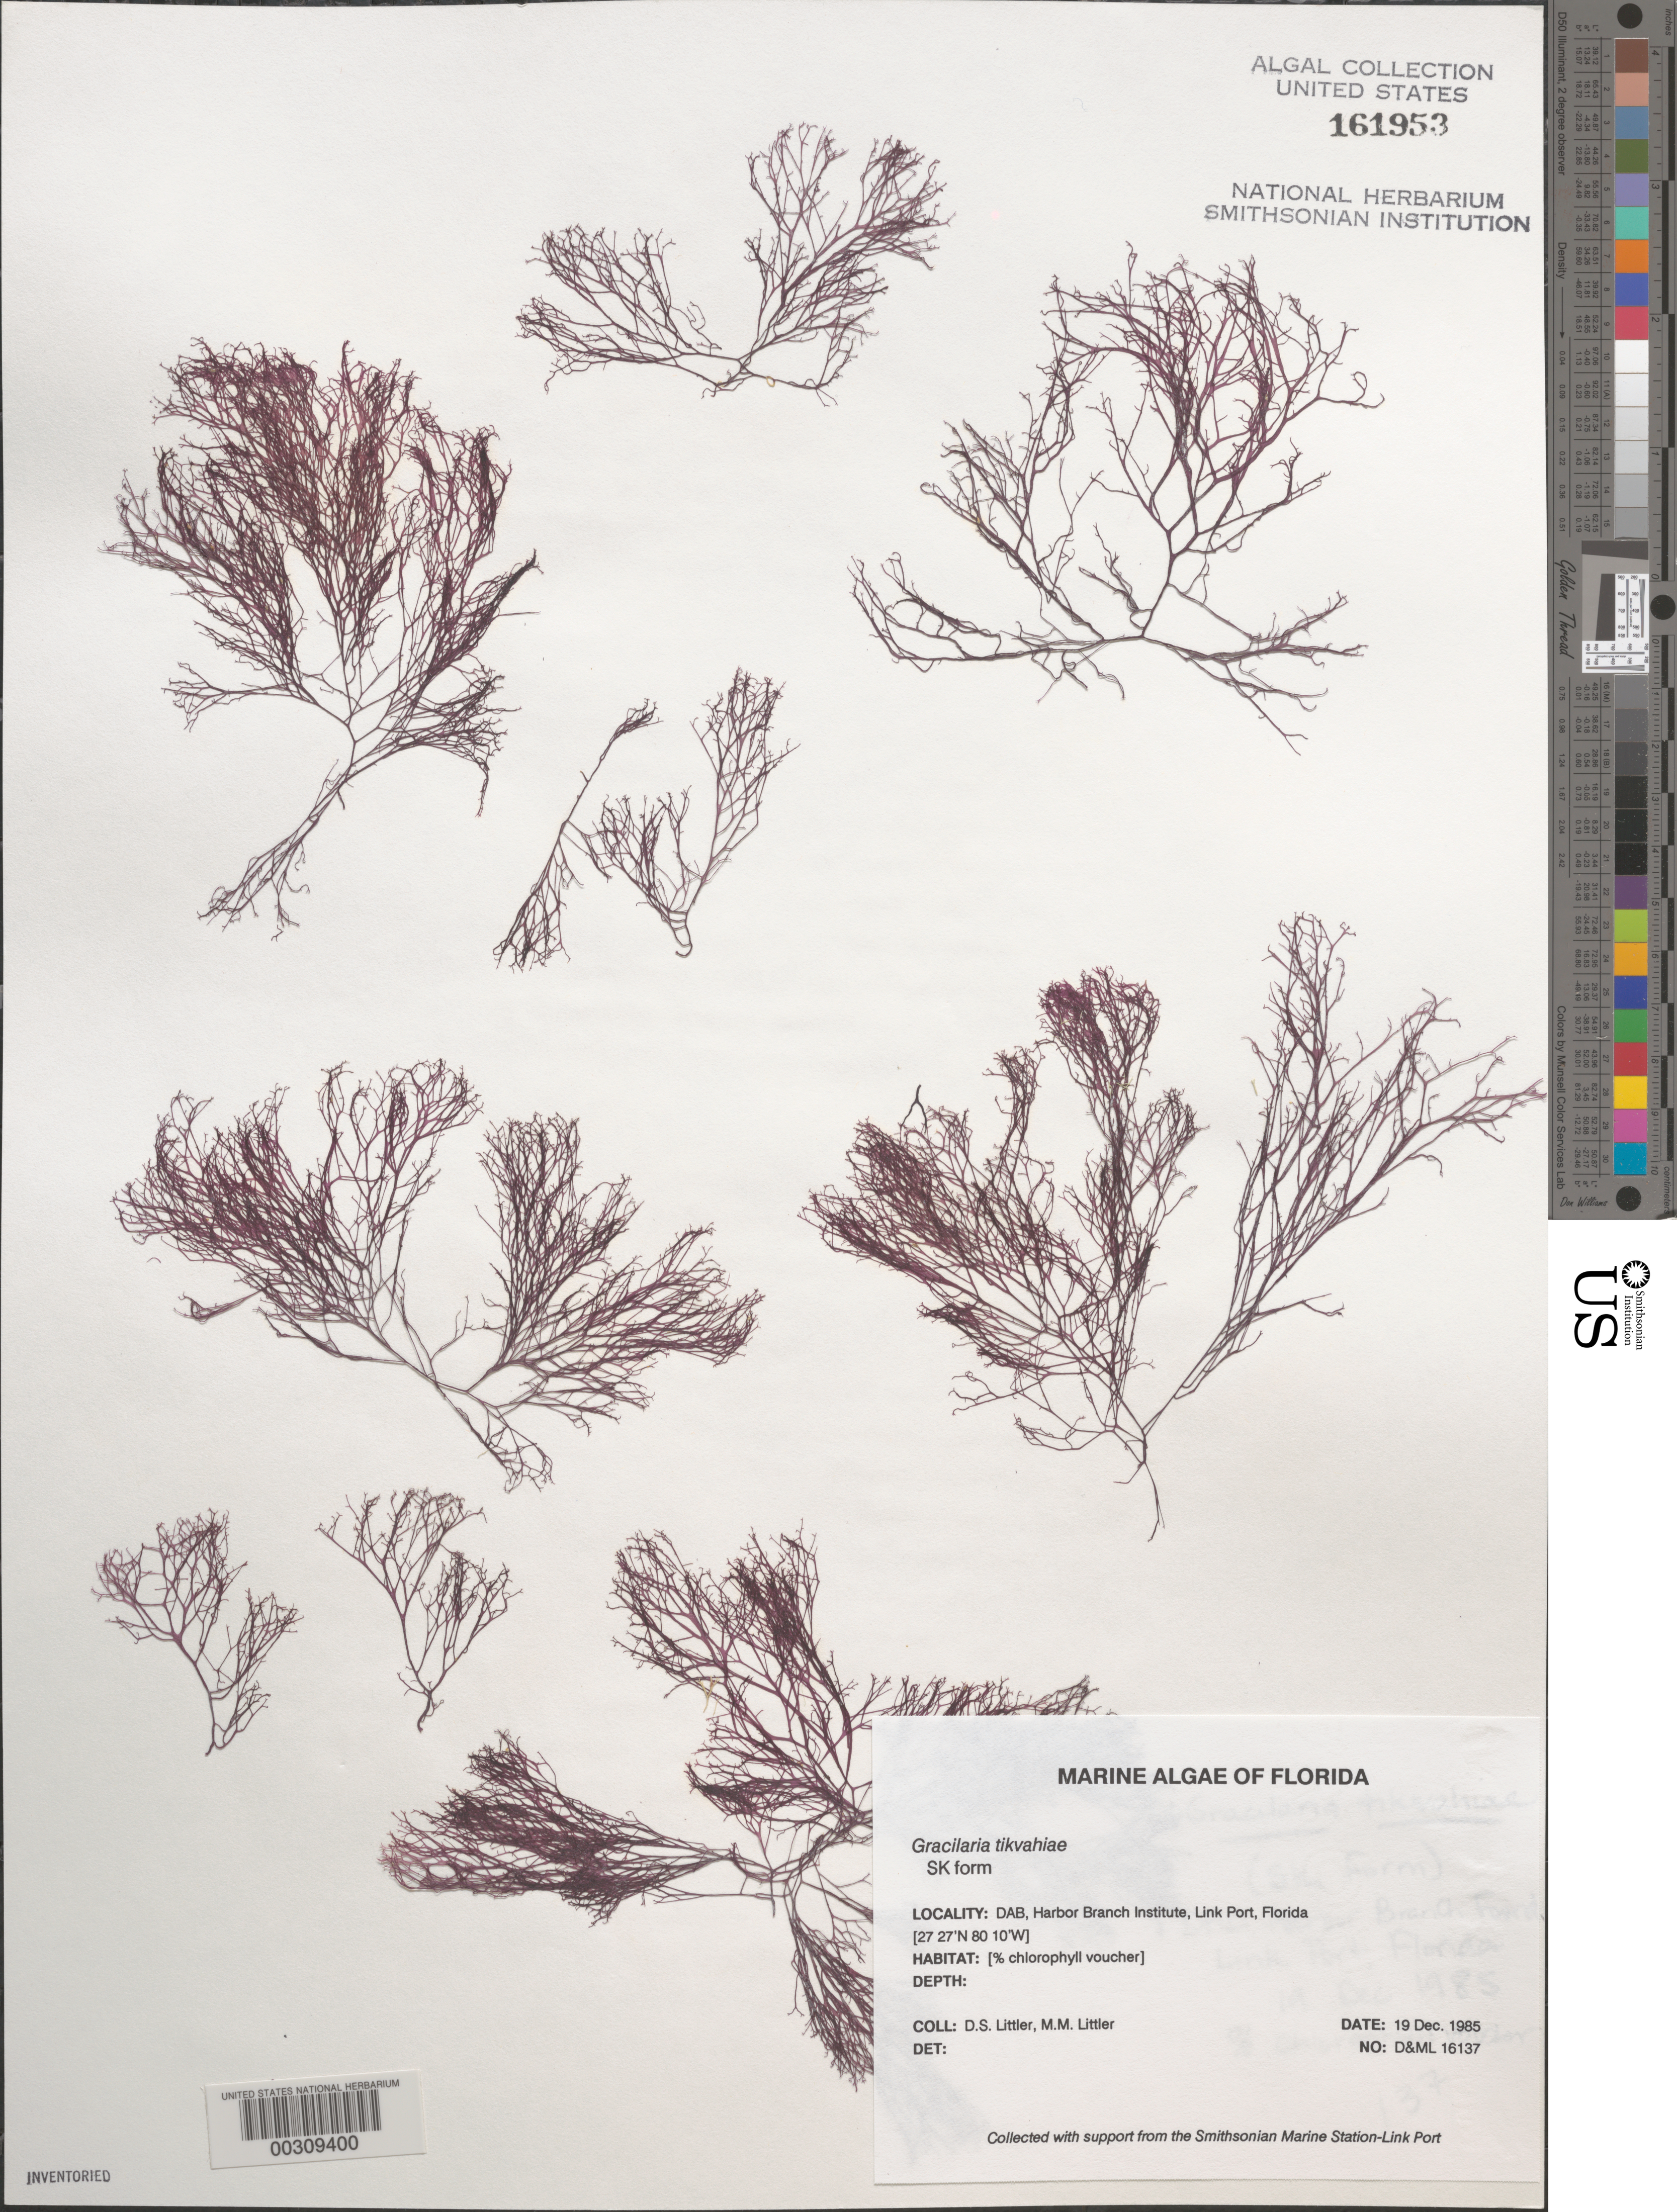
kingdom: Plantae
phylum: Rhodophyta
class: Florideophyceae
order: Gracilariales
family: Gracilariaceae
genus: Gracilaria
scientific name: Gracilaria tikvahiae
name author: McLachlan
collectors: D. S. Littler & M. M. Littler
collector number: D&ML 16137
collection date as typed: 19 Dec 1985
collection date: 1985-12-19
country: United States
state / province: Florida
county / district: Saint Lucie County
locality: Harbor Branch Oceanographic Institutue, Link Port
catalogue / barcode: US 161953